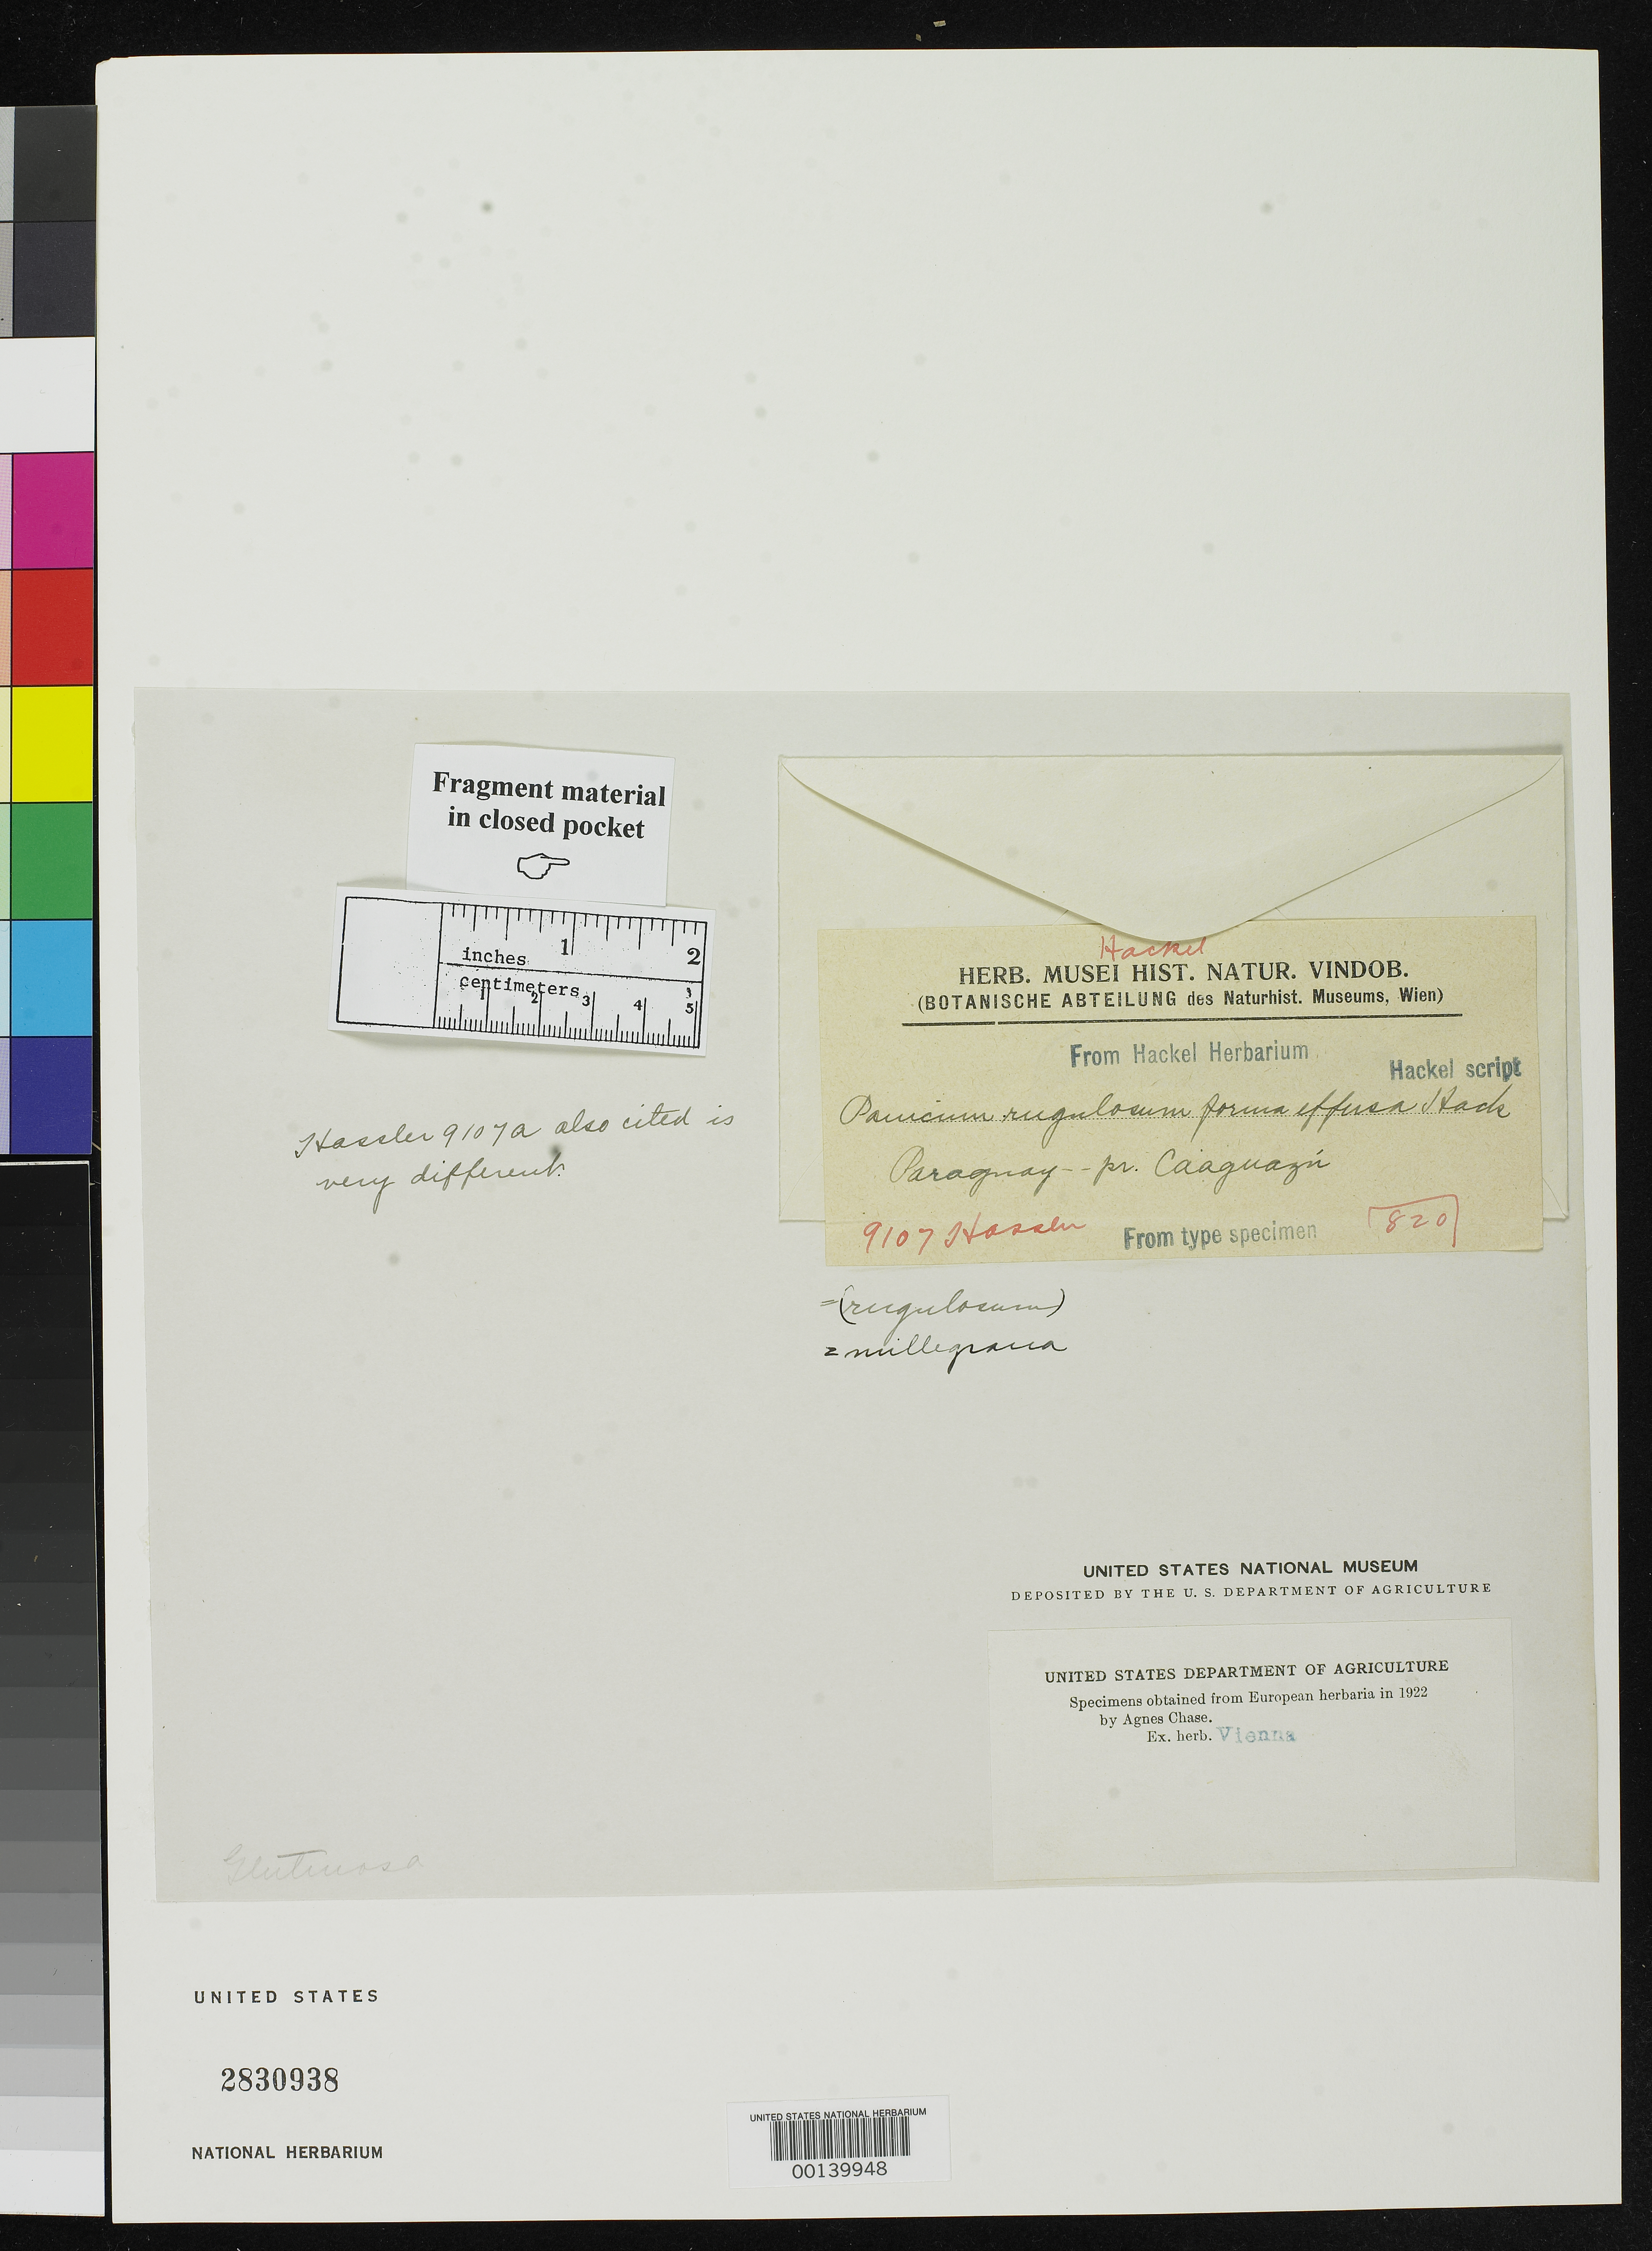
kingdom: Plantae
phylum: Tracheophyta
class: Liliopsida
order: Poales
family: Poaceae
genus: Panicum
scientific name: Panicum rugulosum f. effusa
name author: Hack.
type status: Type Fragment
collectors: E. Hassler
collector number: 9107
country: Paraguay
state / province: Caaguazú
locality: Near Caaguazu.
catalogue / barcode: US 2830938